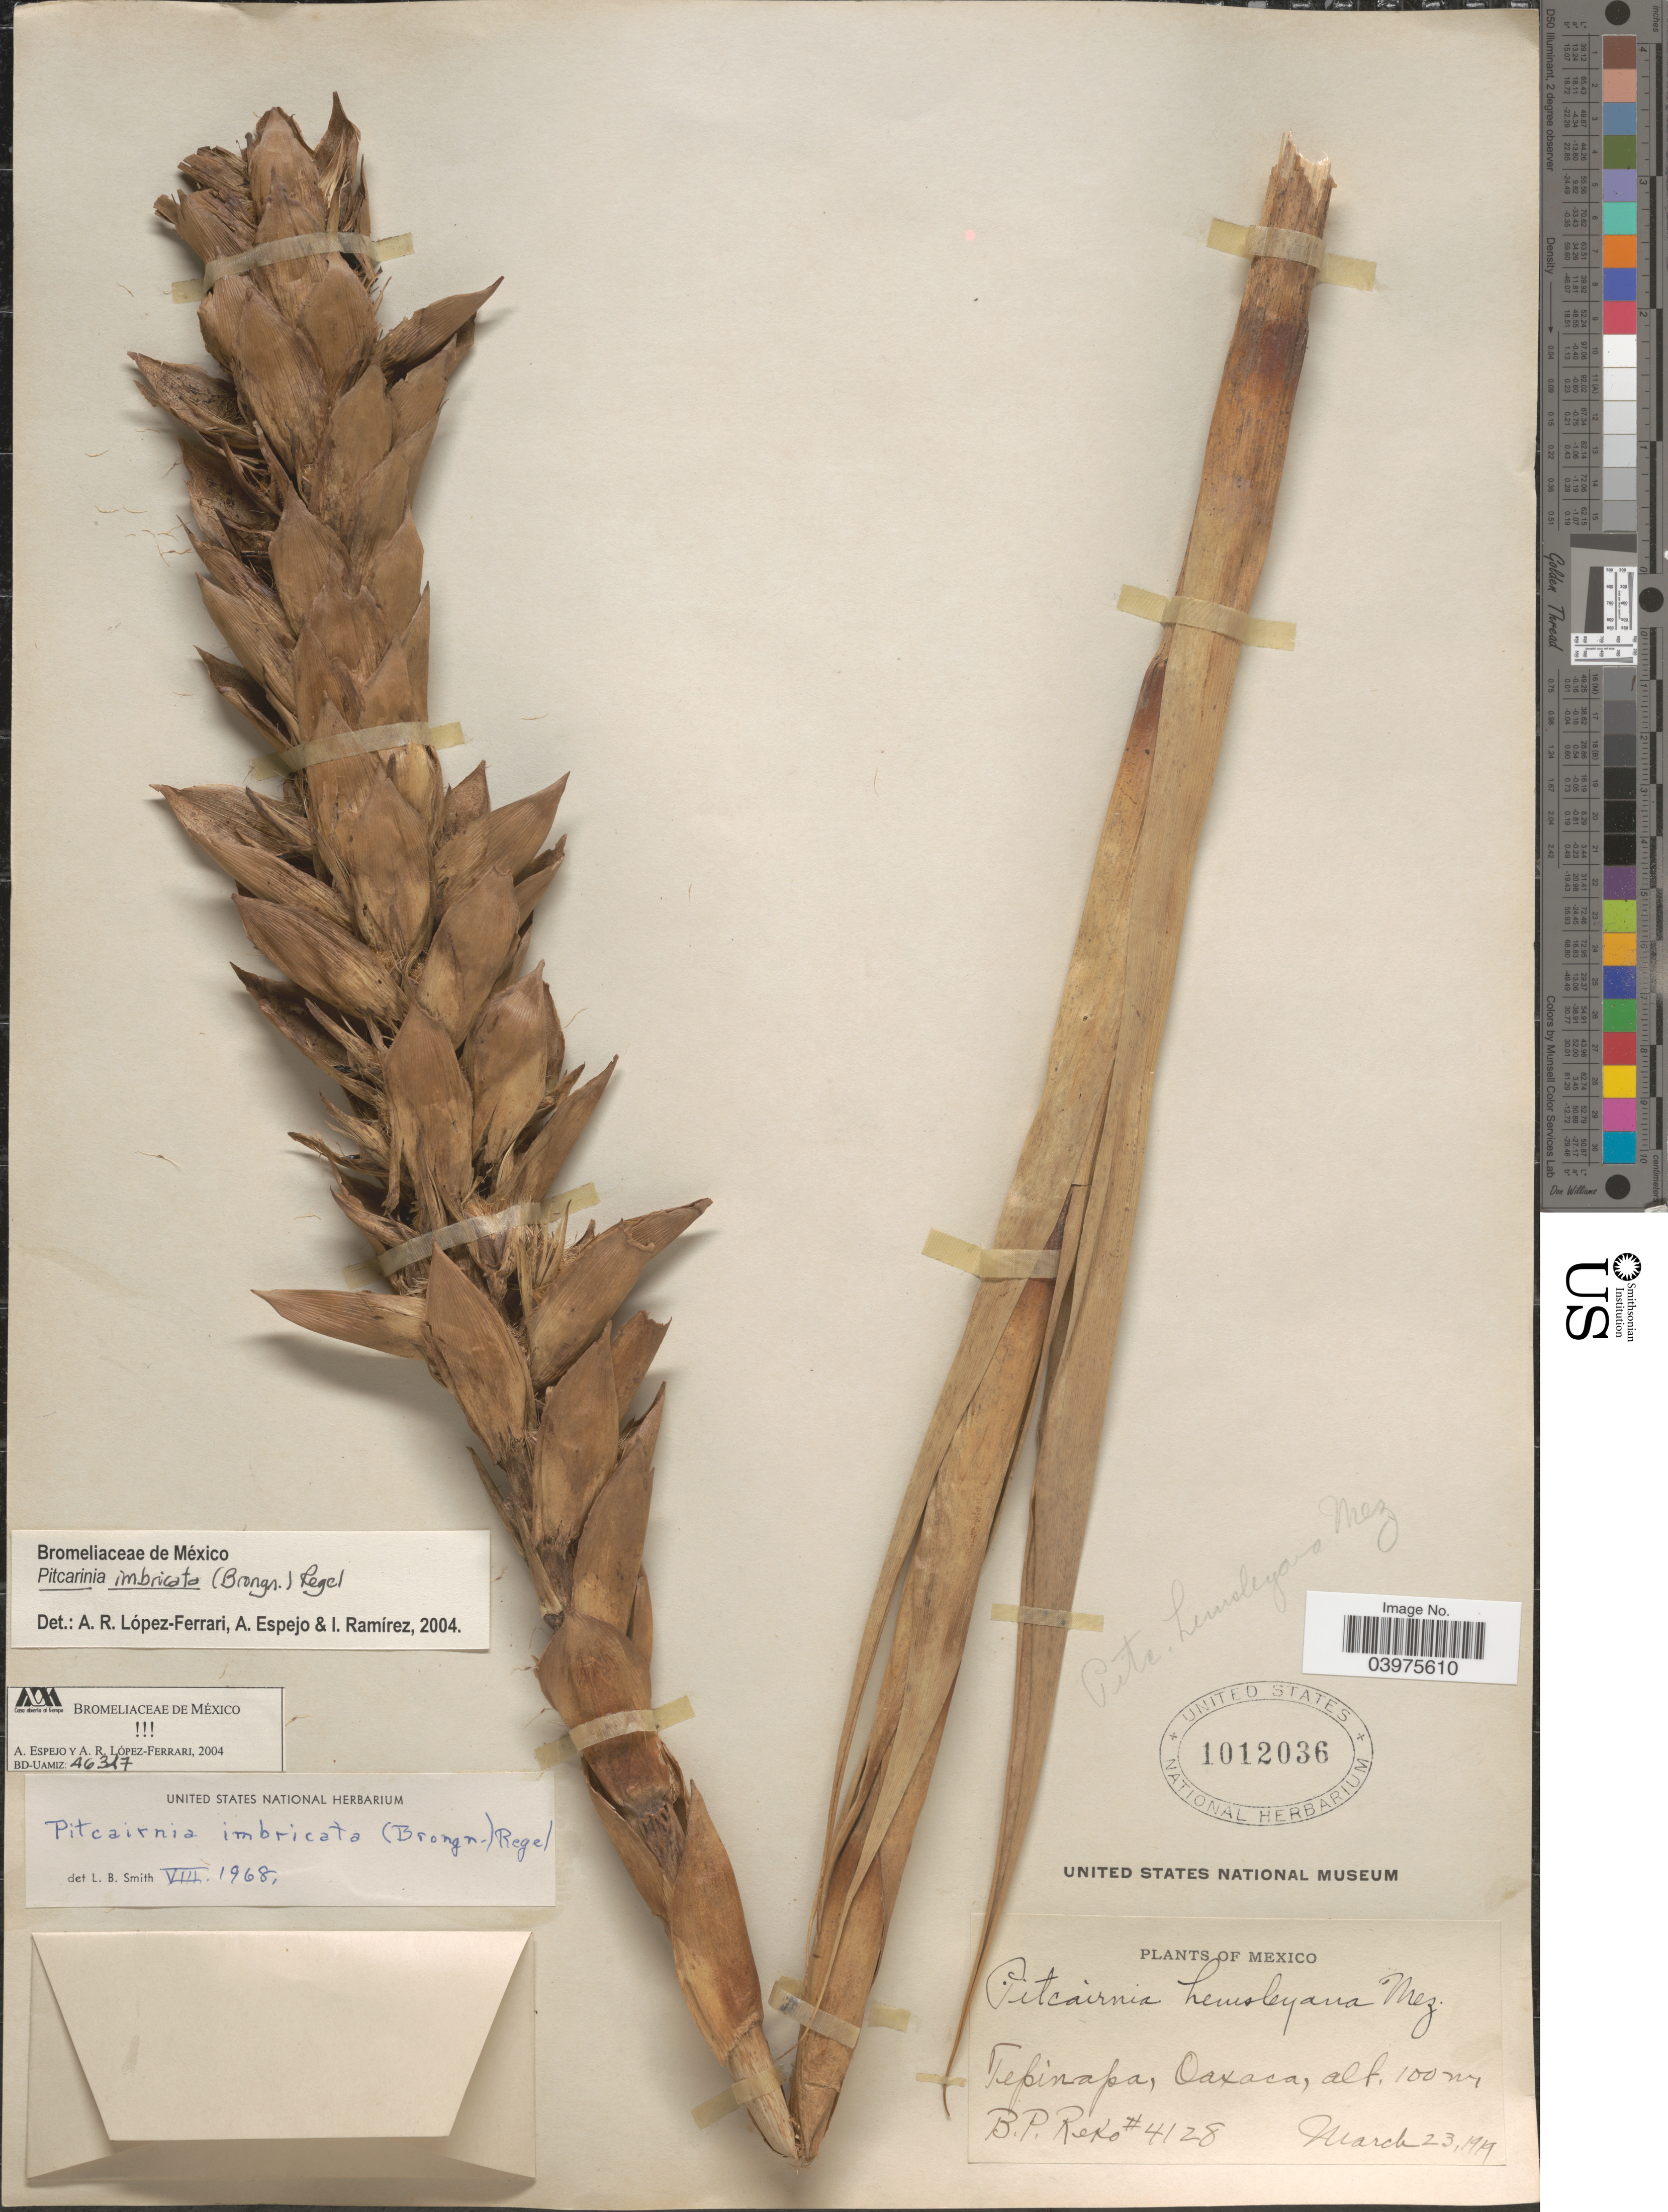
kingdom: Plantae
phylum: Tracheophyta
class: Liliopsida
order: Poales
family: Bromeliaceae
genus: Pitcairnia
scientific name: Pitcairnia imbricata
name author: (Brongn.) Regel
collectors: B. P. Reko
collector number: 4128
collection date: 1919-03-23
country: Mexico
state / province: Oaxaca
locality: Tepinapa.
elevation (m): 100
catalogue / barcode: US 1012036